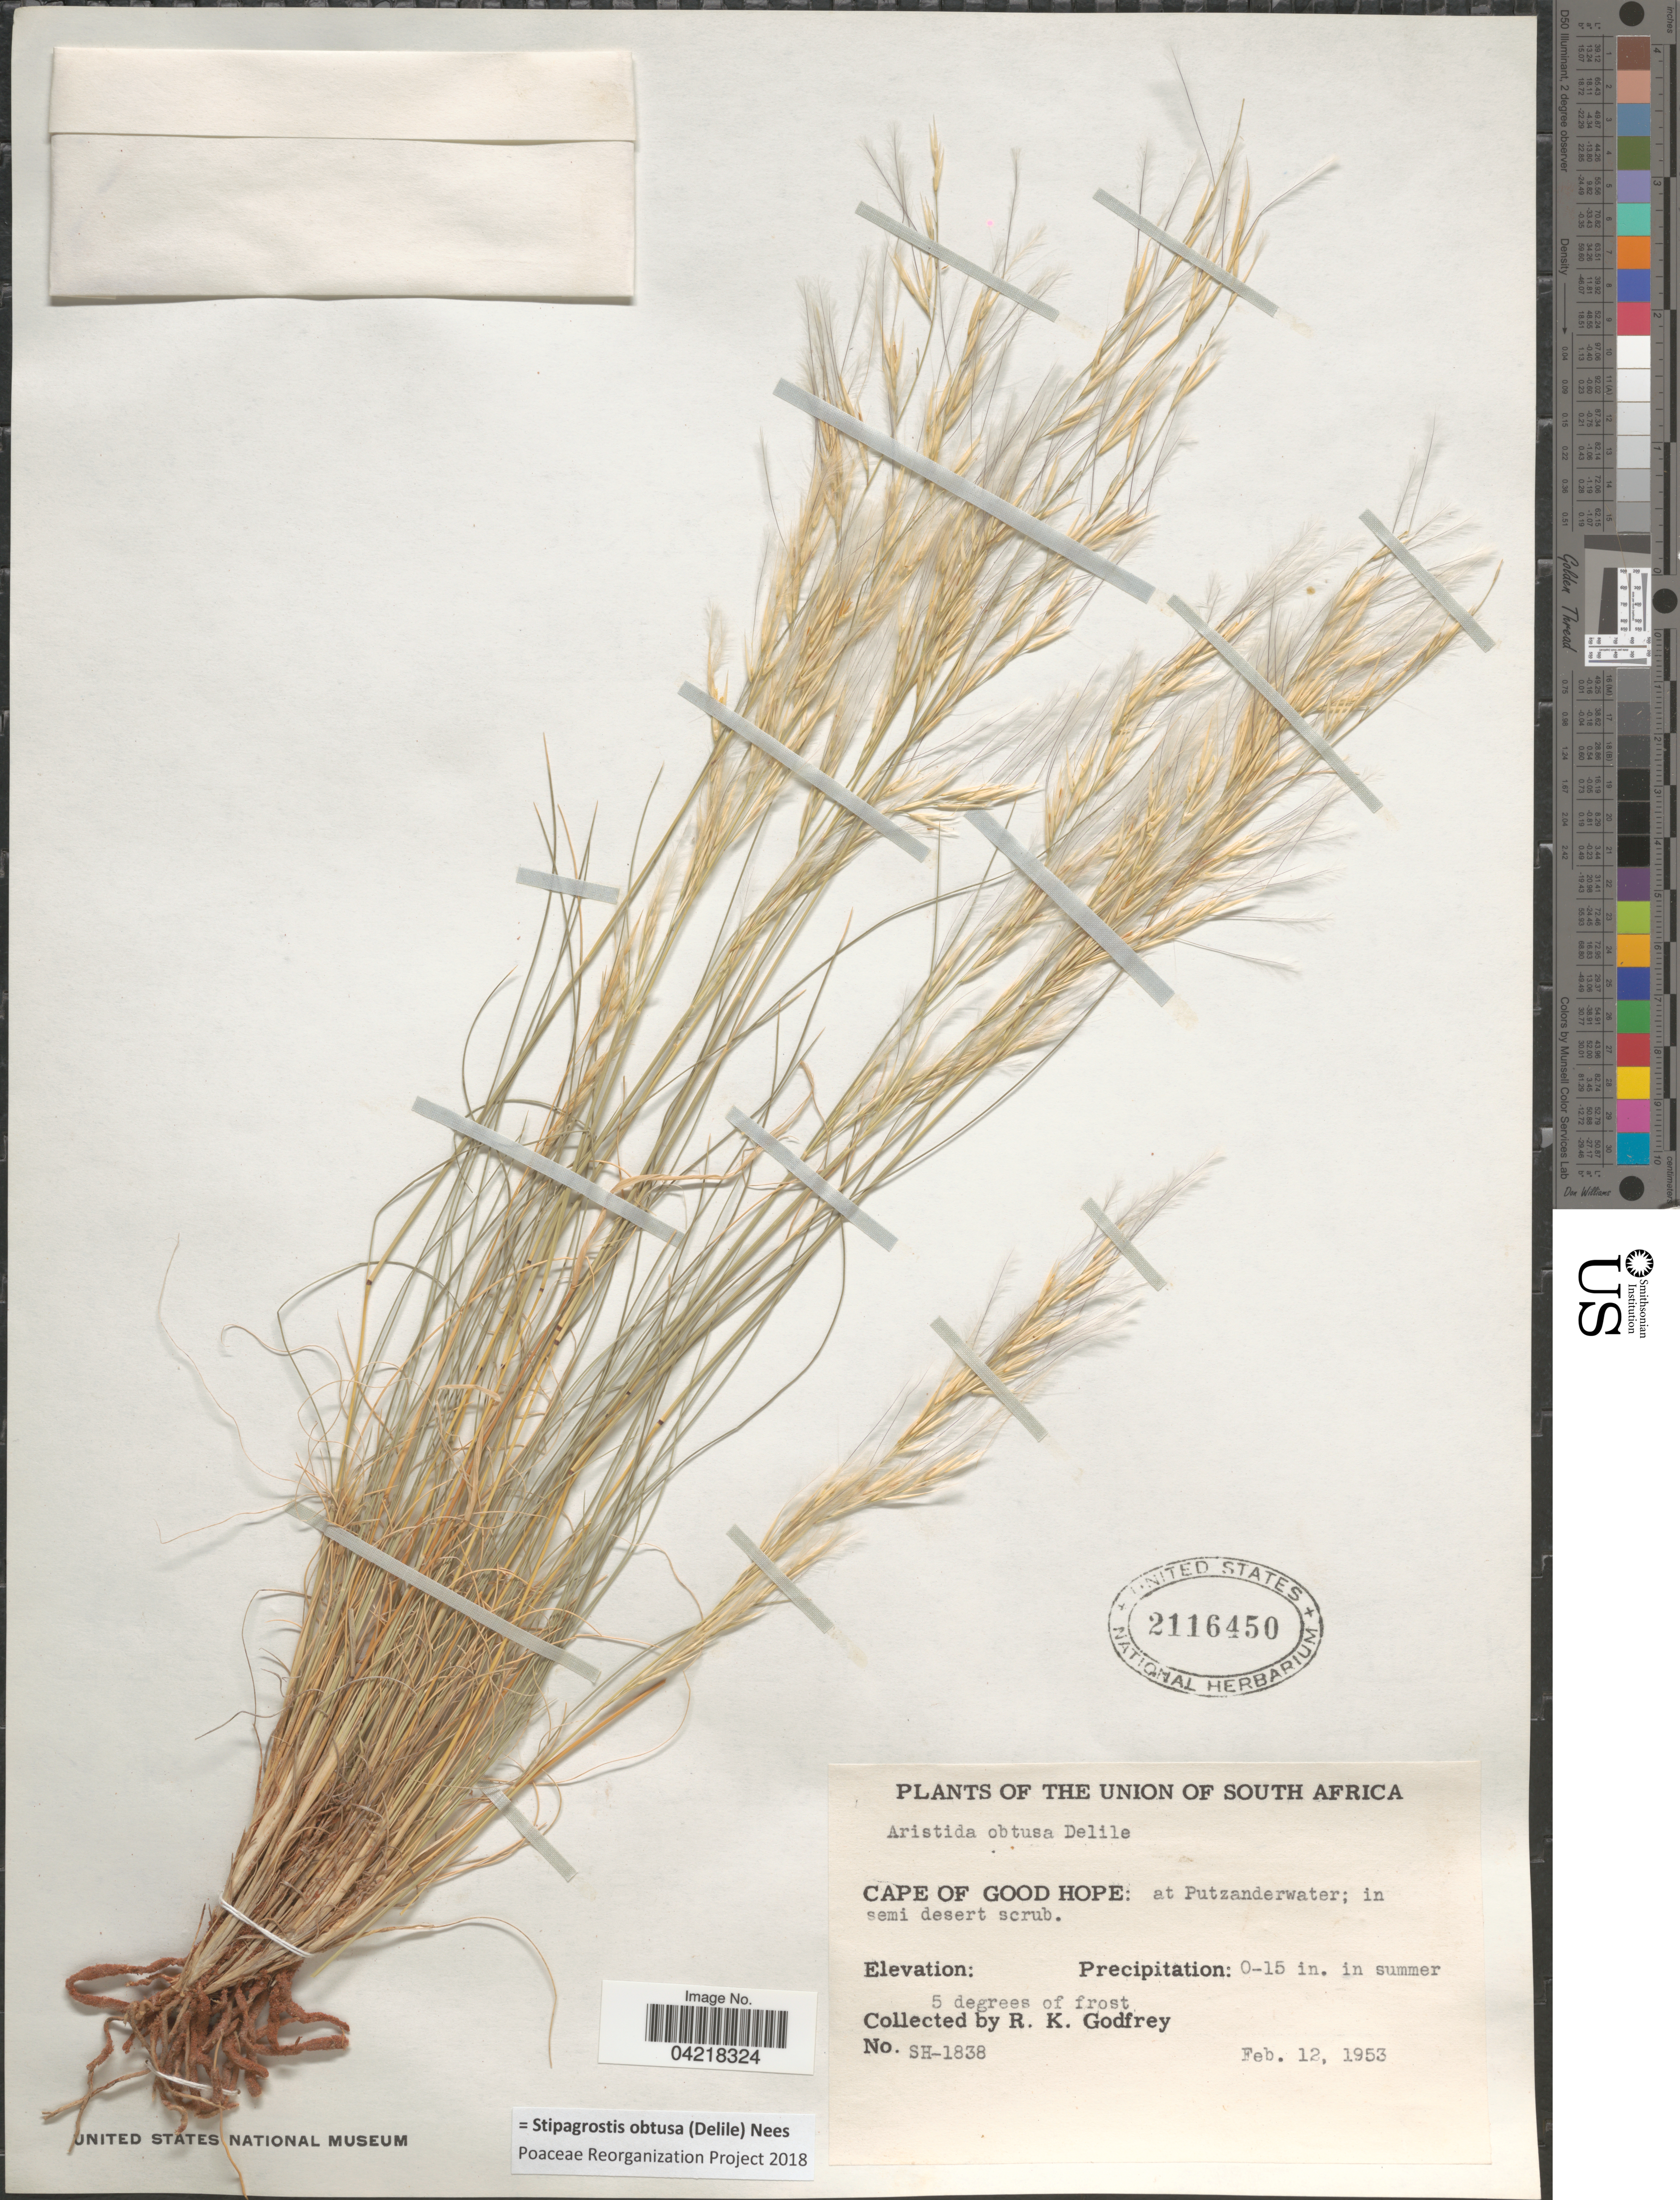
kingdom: Plantae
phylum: Tracheophyta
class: Liliopsida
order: Poales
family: Poaceae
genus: Stipagrostis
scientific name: Stipagrostis obtusa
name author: (Delile) Nees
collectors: R. K. Godfrey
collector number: SH-1838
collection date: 1953-02-12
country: South Africa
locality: The Union of South Africa. Cape of Good Hope: at Putzanderwater; in semi desert scrub.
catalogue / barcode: US 2116450